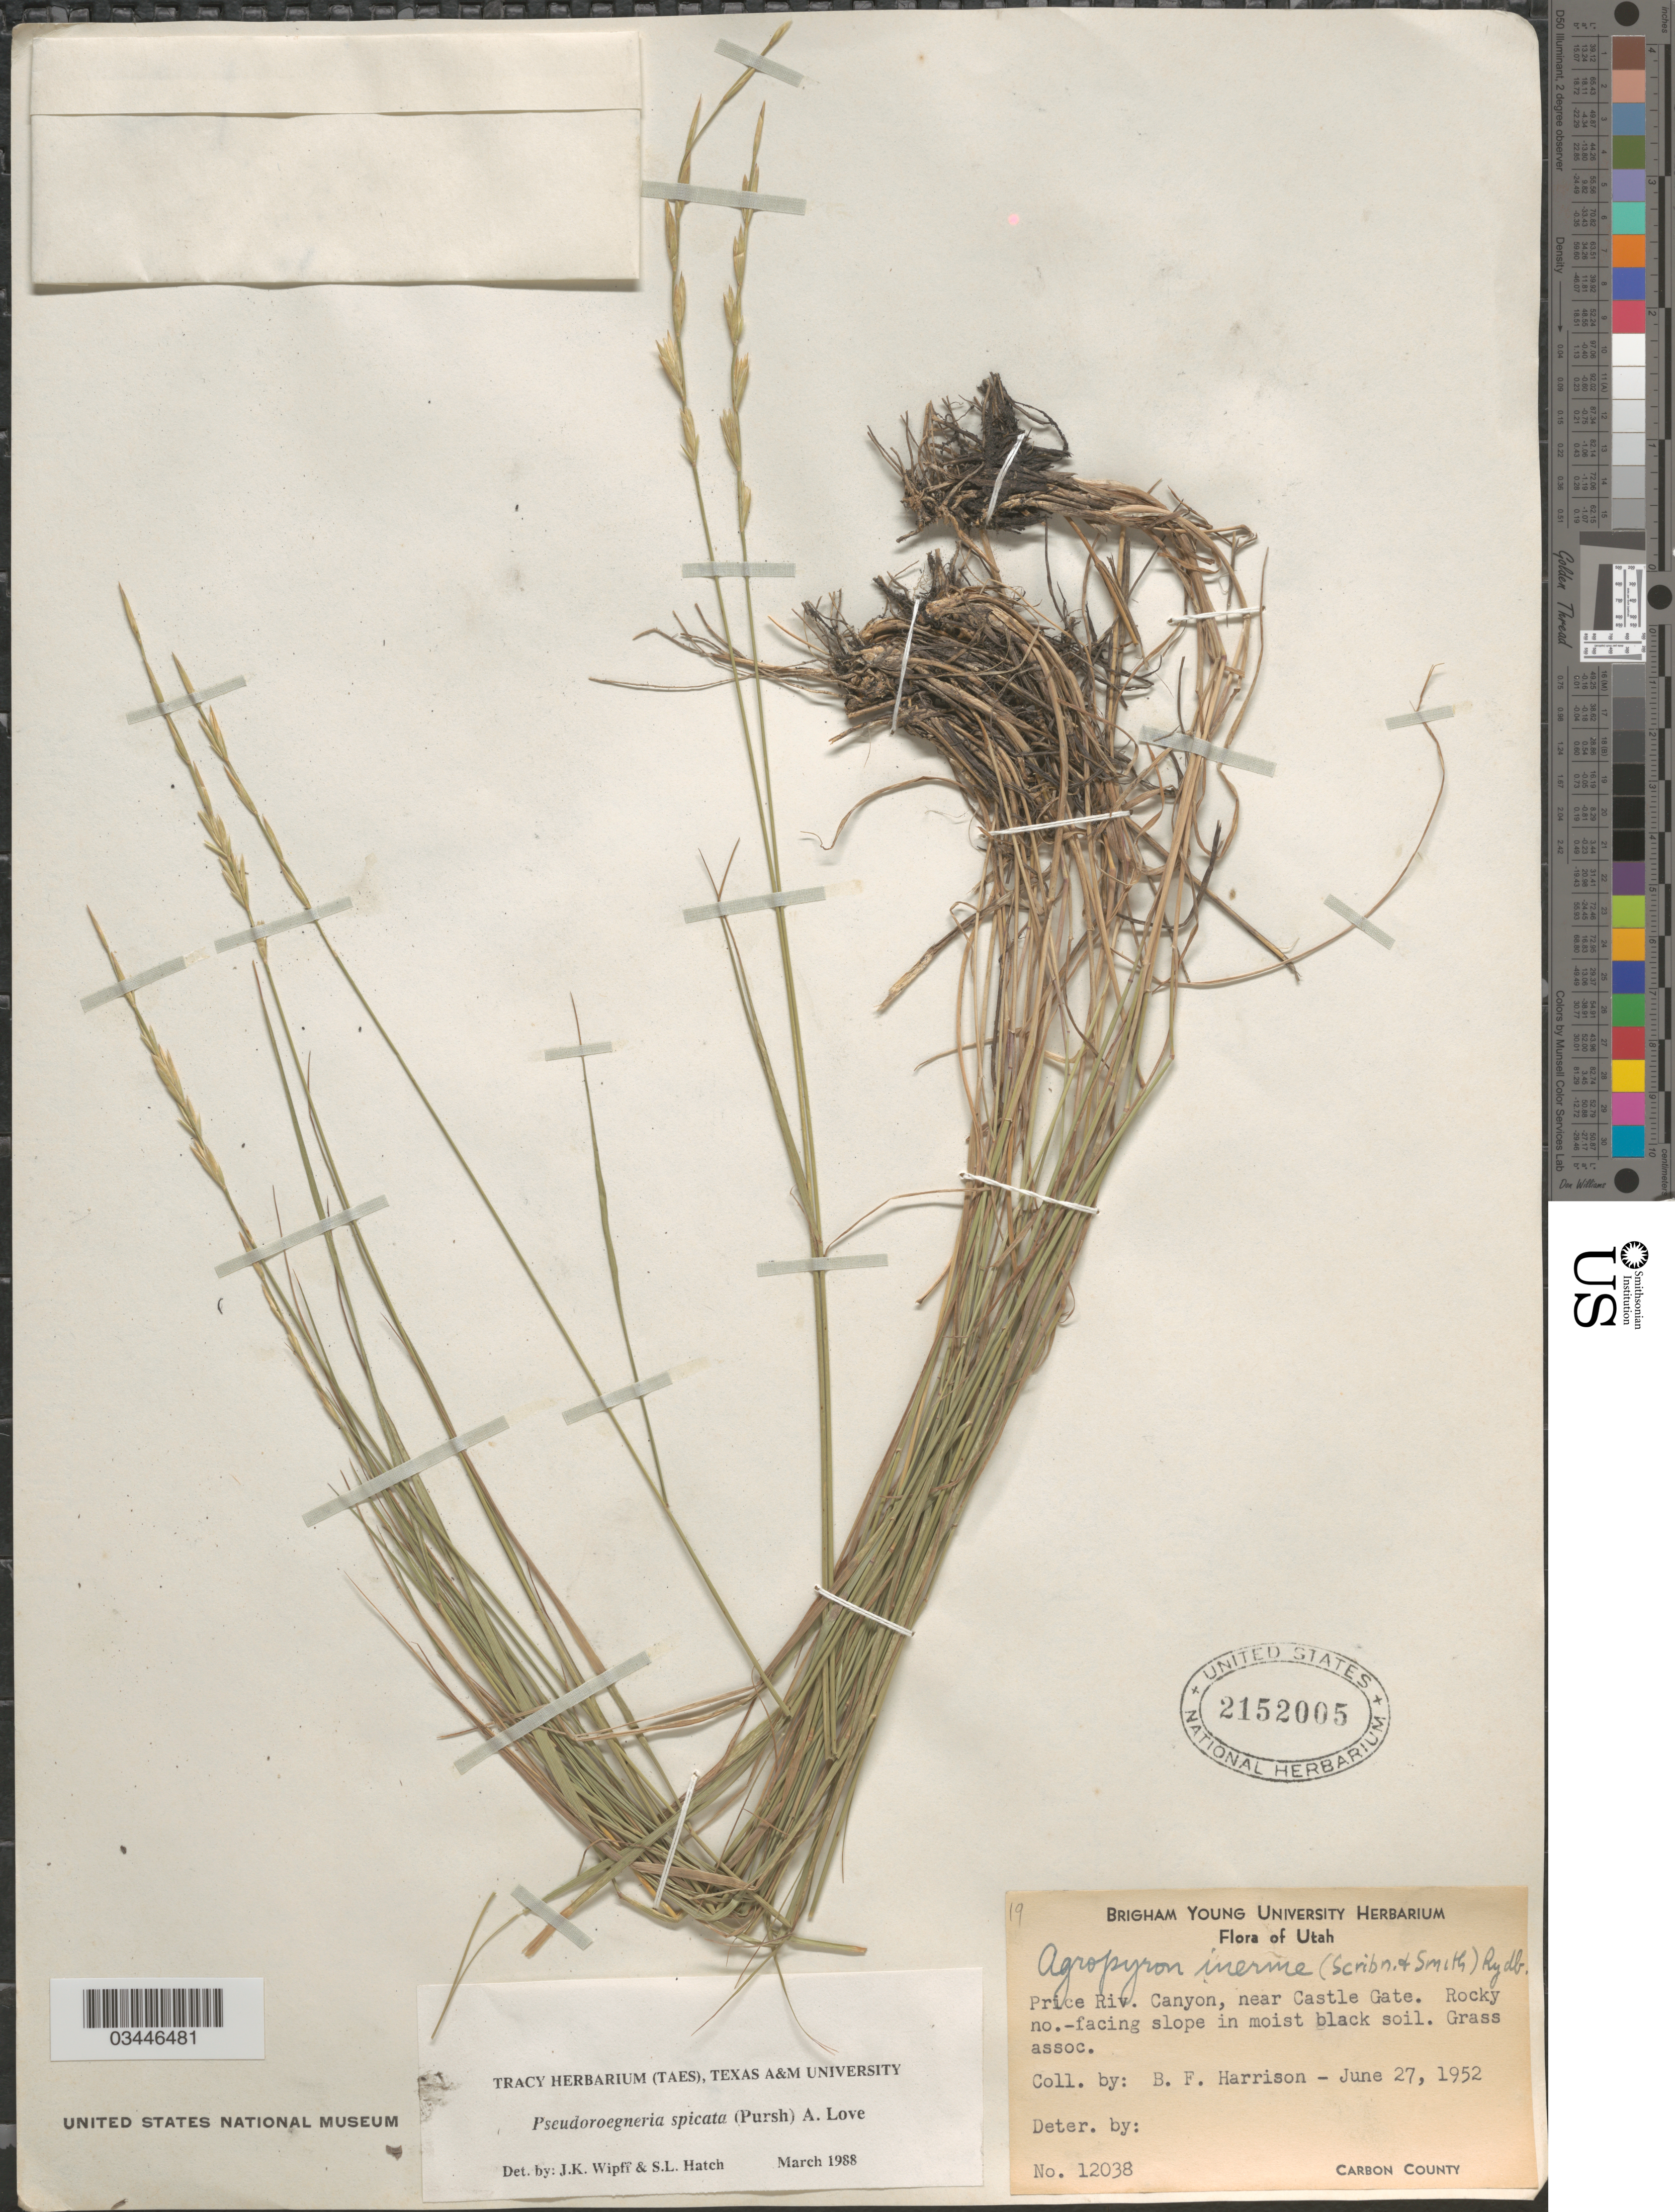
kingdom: Plantae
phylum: Tracheophyta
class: Liliopsida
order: Poales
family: Poaceae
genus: Pseudoroegneria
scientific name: Pseudoroegneria spicata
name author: (Pursh) Á. Löve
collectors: B. F. Harrison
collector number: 12038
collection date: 1952-06-27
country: United States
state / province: Utah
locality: Price Riv. Canyon, near Castle Gate. Rocky no.- facing slope in moist black soil. Carbon County.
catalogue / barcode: US 2152005